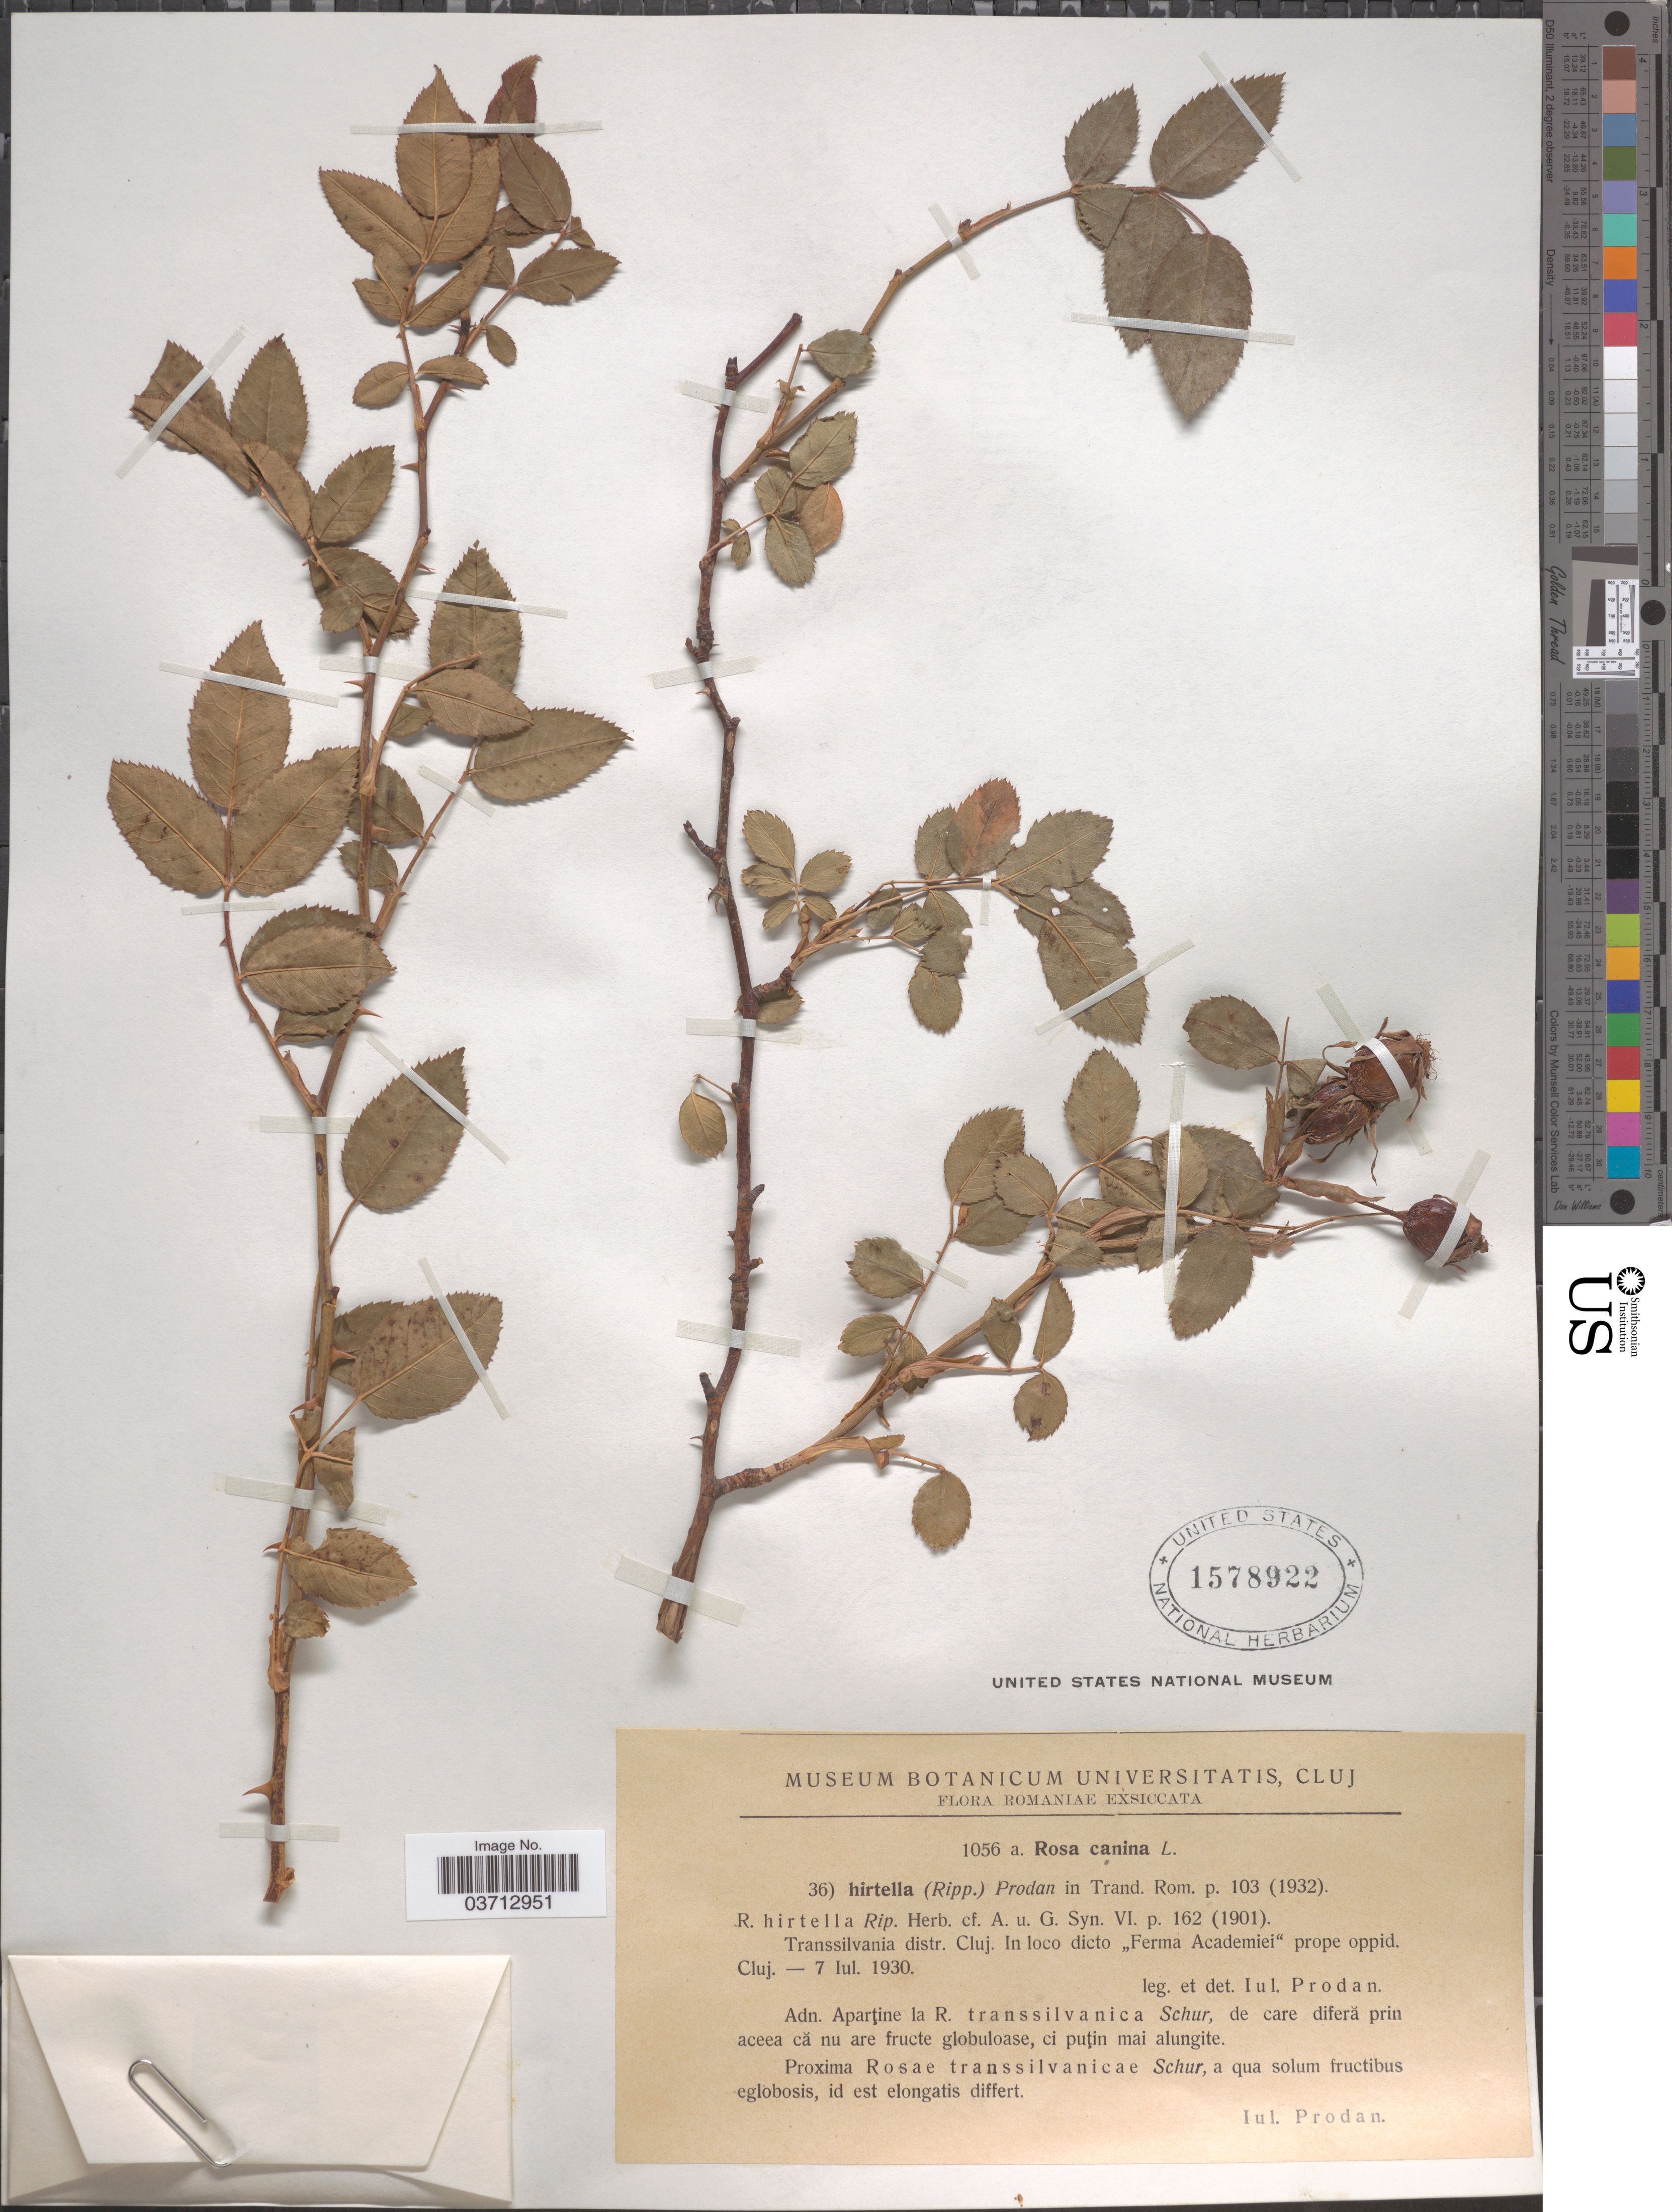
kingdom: Plantae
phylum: Tracheophyta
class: Magnoliopsida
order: Rosales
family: Rosaceae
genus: Rosa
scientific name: Rosa canina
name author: L.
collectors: J. Prodan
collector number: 1056a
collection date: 1930-07-07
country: Romania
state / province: Cluj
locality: Romaniae. Transsilvania distr. Cluj. In loco dicto "Ferma Academiei" prope oppid. Cluj.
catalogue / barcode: US 1578922